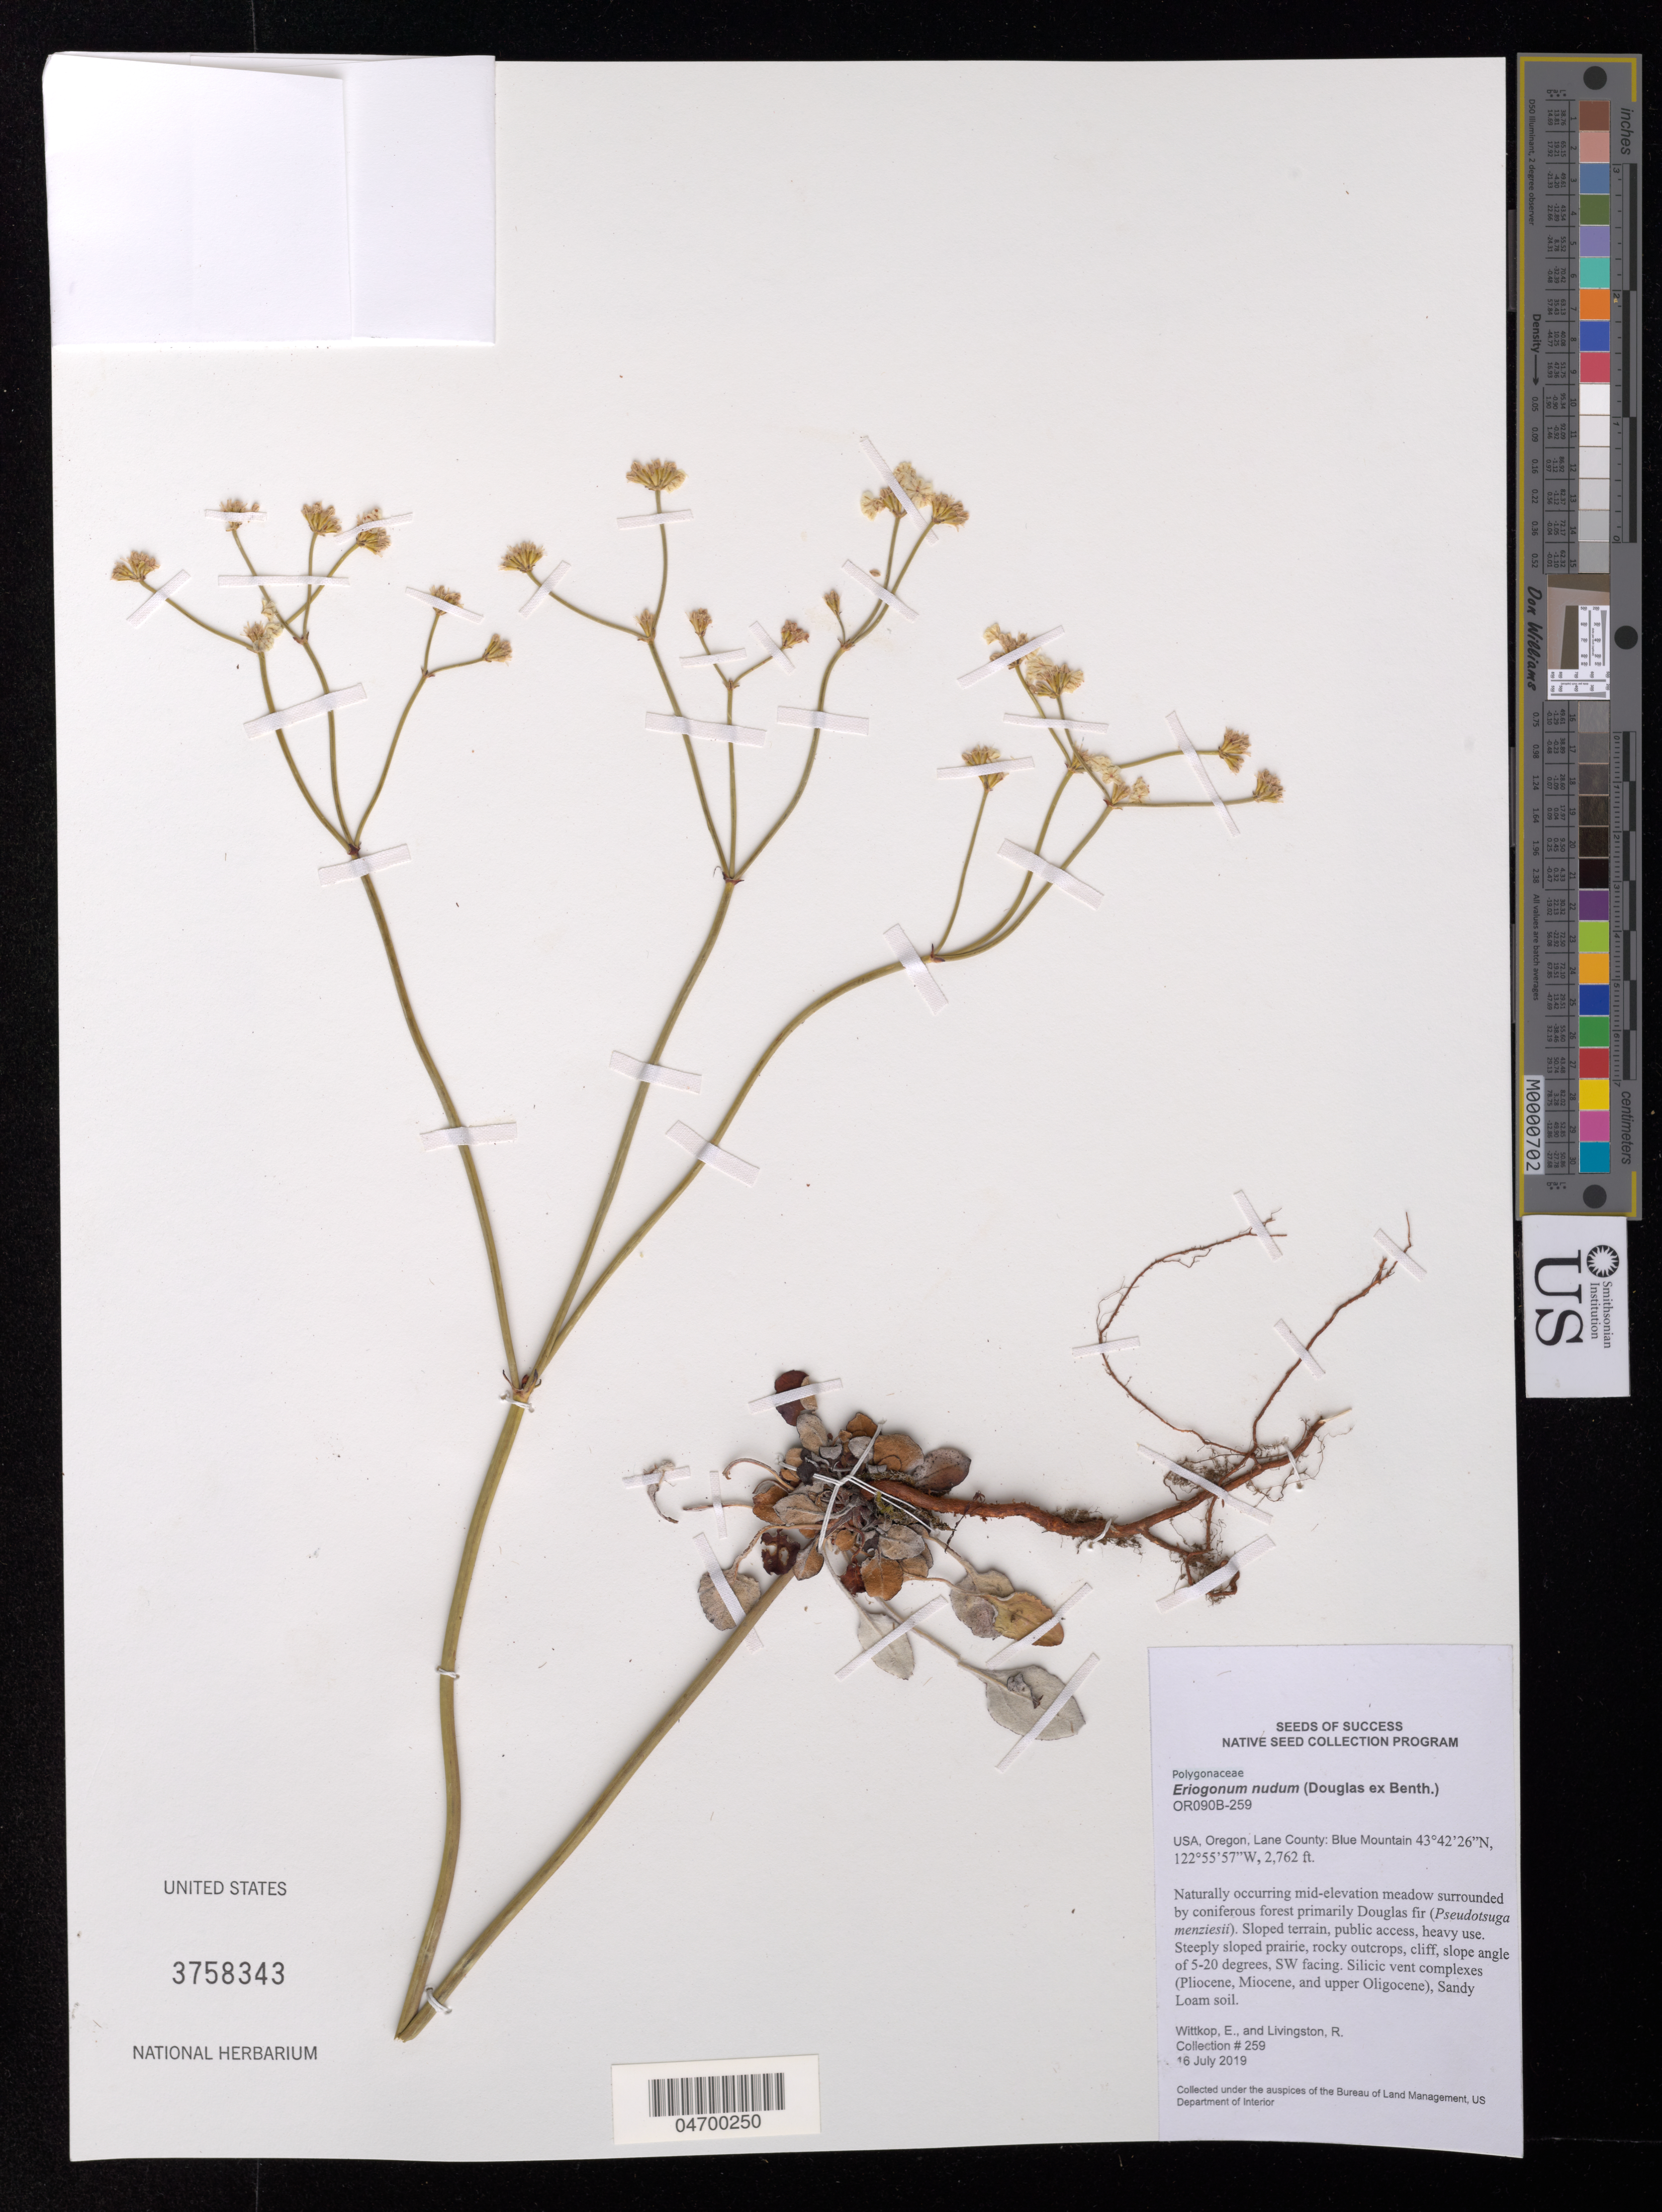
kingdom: Plantae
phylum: Tracheophyta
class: Magnoliopsida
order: Caryophyllales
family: Polygonaceae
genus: Eriogonum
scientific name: Eriogonum nudum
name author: Douglas ex Benth.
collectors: E. Wittkop & R. Livingston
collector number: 259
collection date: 2019-07-16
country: United States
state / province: Oregon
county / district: Lane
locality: Lane County: Blue Mountain.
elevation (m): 842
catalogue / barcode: US 3758343